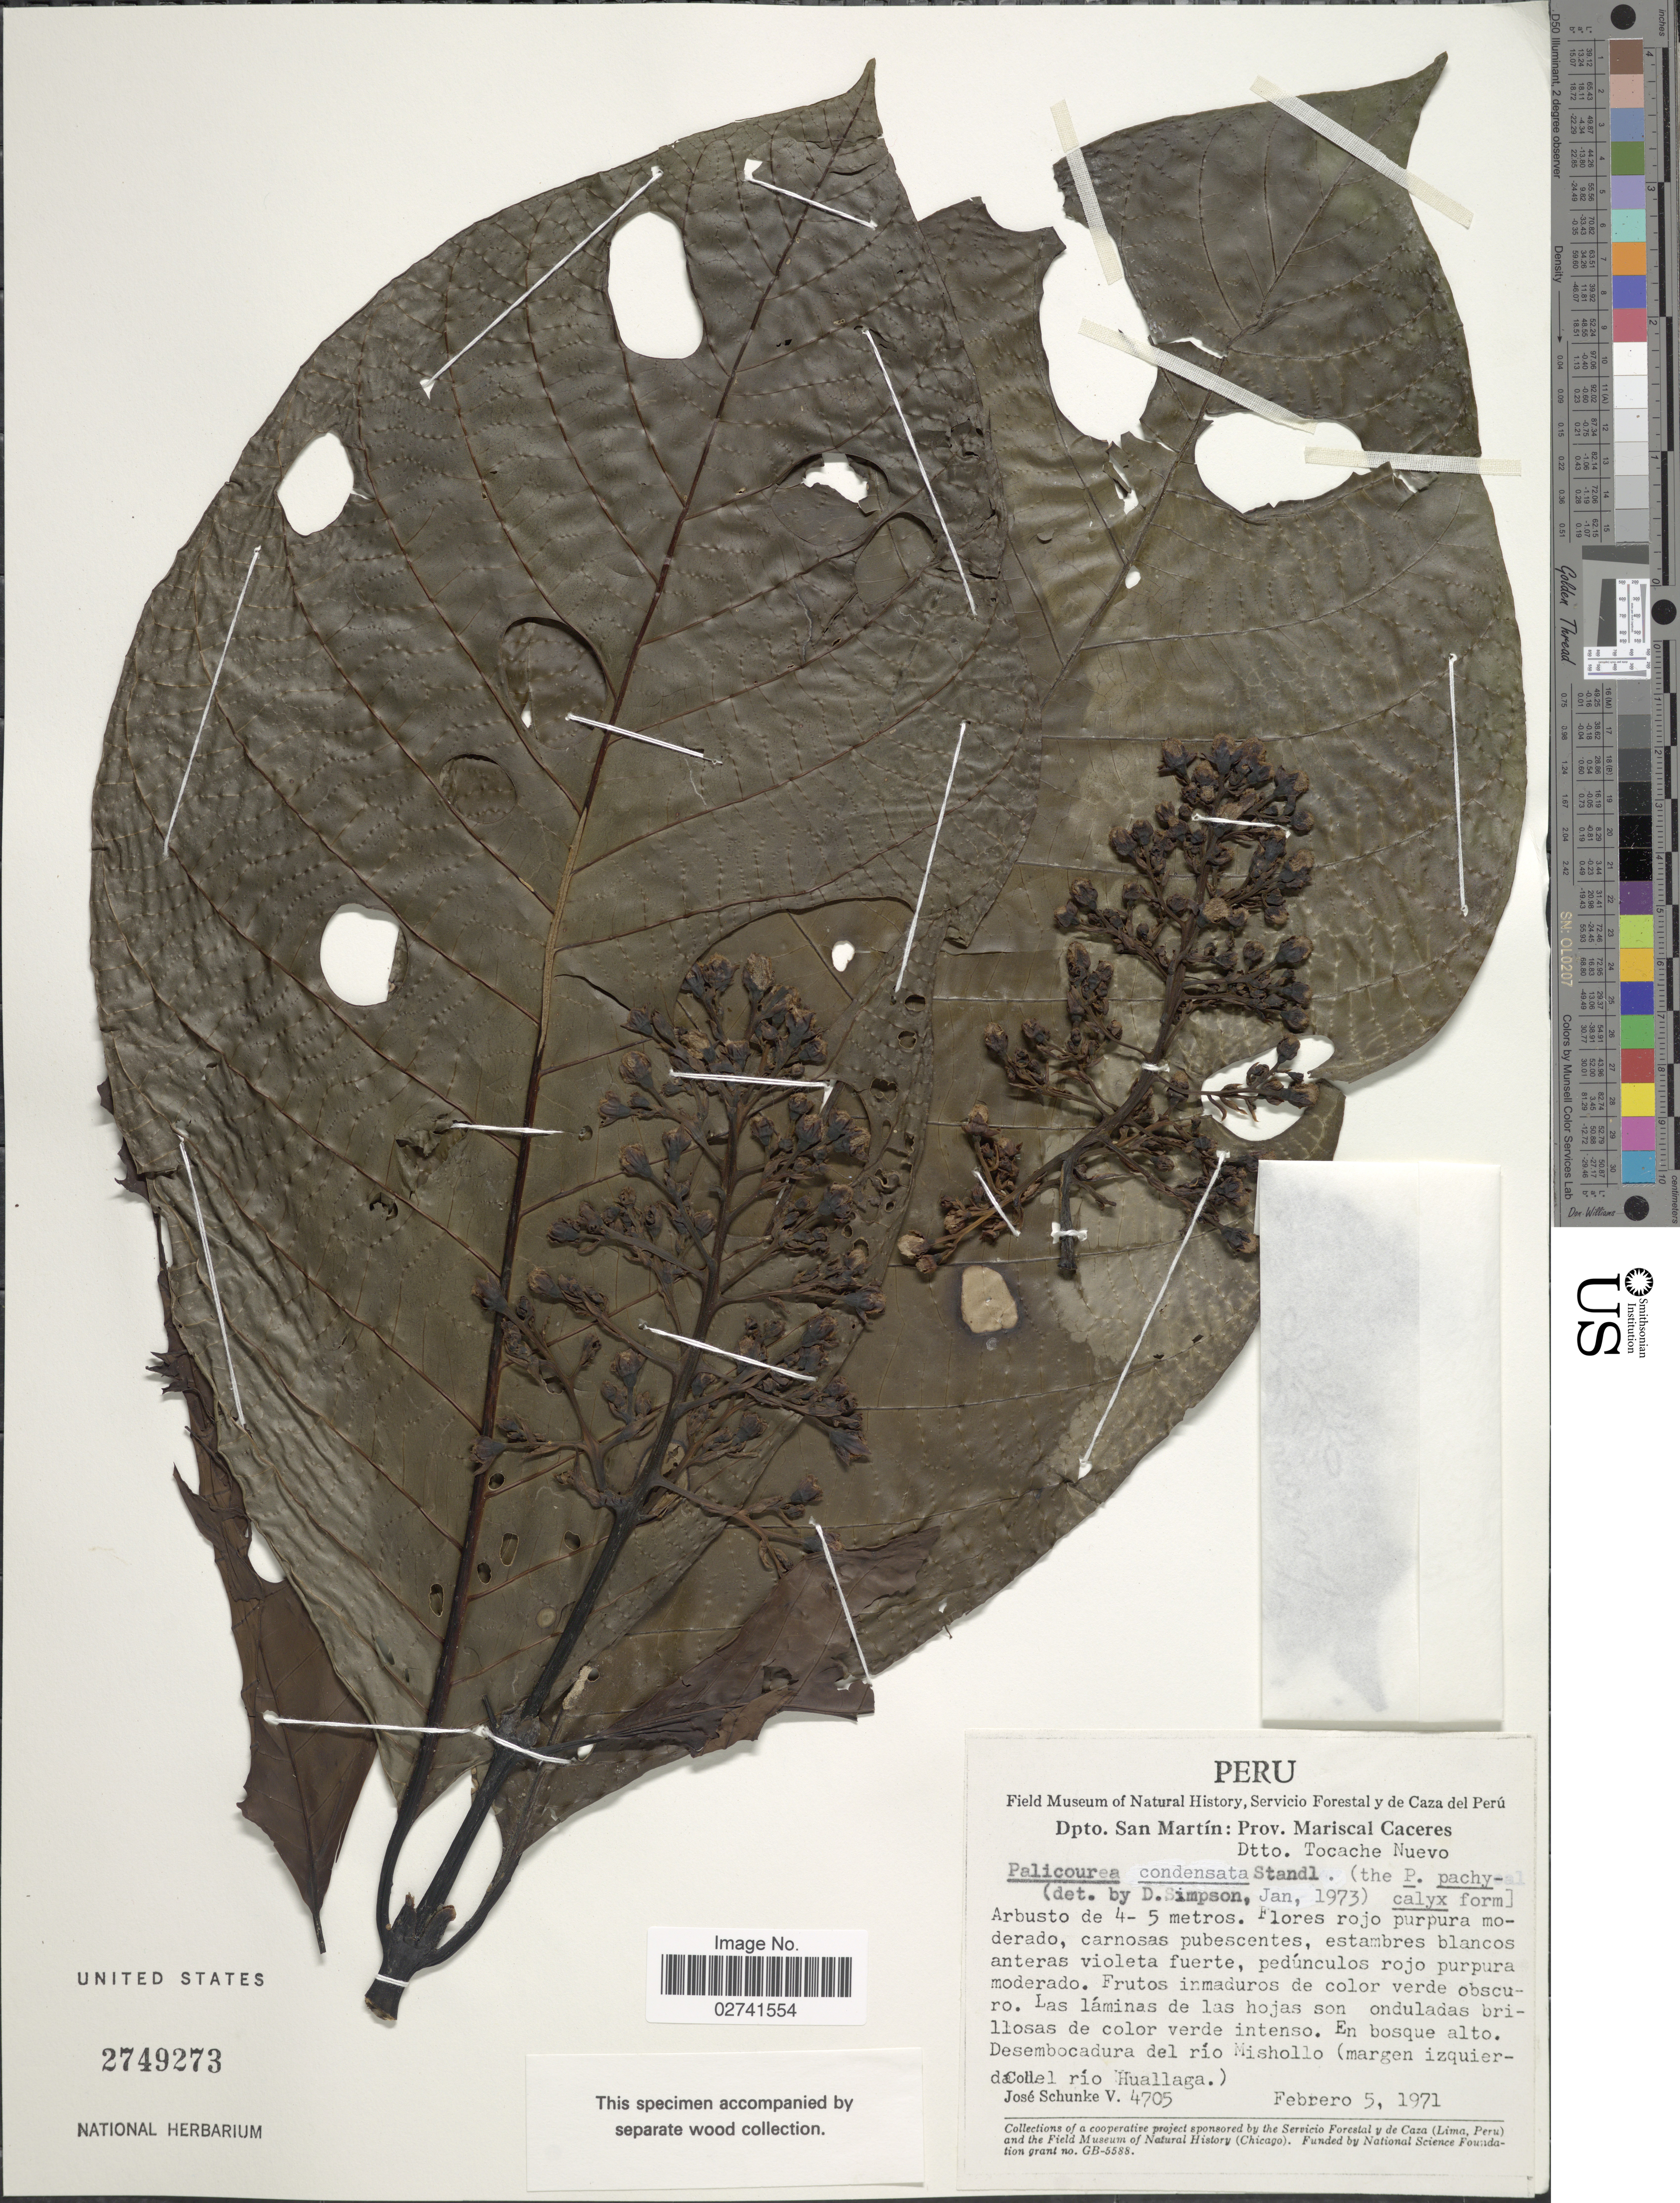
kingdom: Plantae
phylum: Tracheophyta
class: Magnoliopsida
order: Gentianales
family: Rubiaceae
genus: Palicourea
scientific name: Palicourea lasiantha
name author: Krause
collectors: J. Schunke Vigo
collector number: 4705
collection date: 1971-02-05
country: Peru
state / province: San Martín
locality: Dpto. San Martín: Prov. Mariscal Caceres, Dtto. Tocache Nuevo. En bosque alto. Desembocadura del río Mishollo (margen izquierda el río Huallaga)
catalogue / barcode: US 2749273